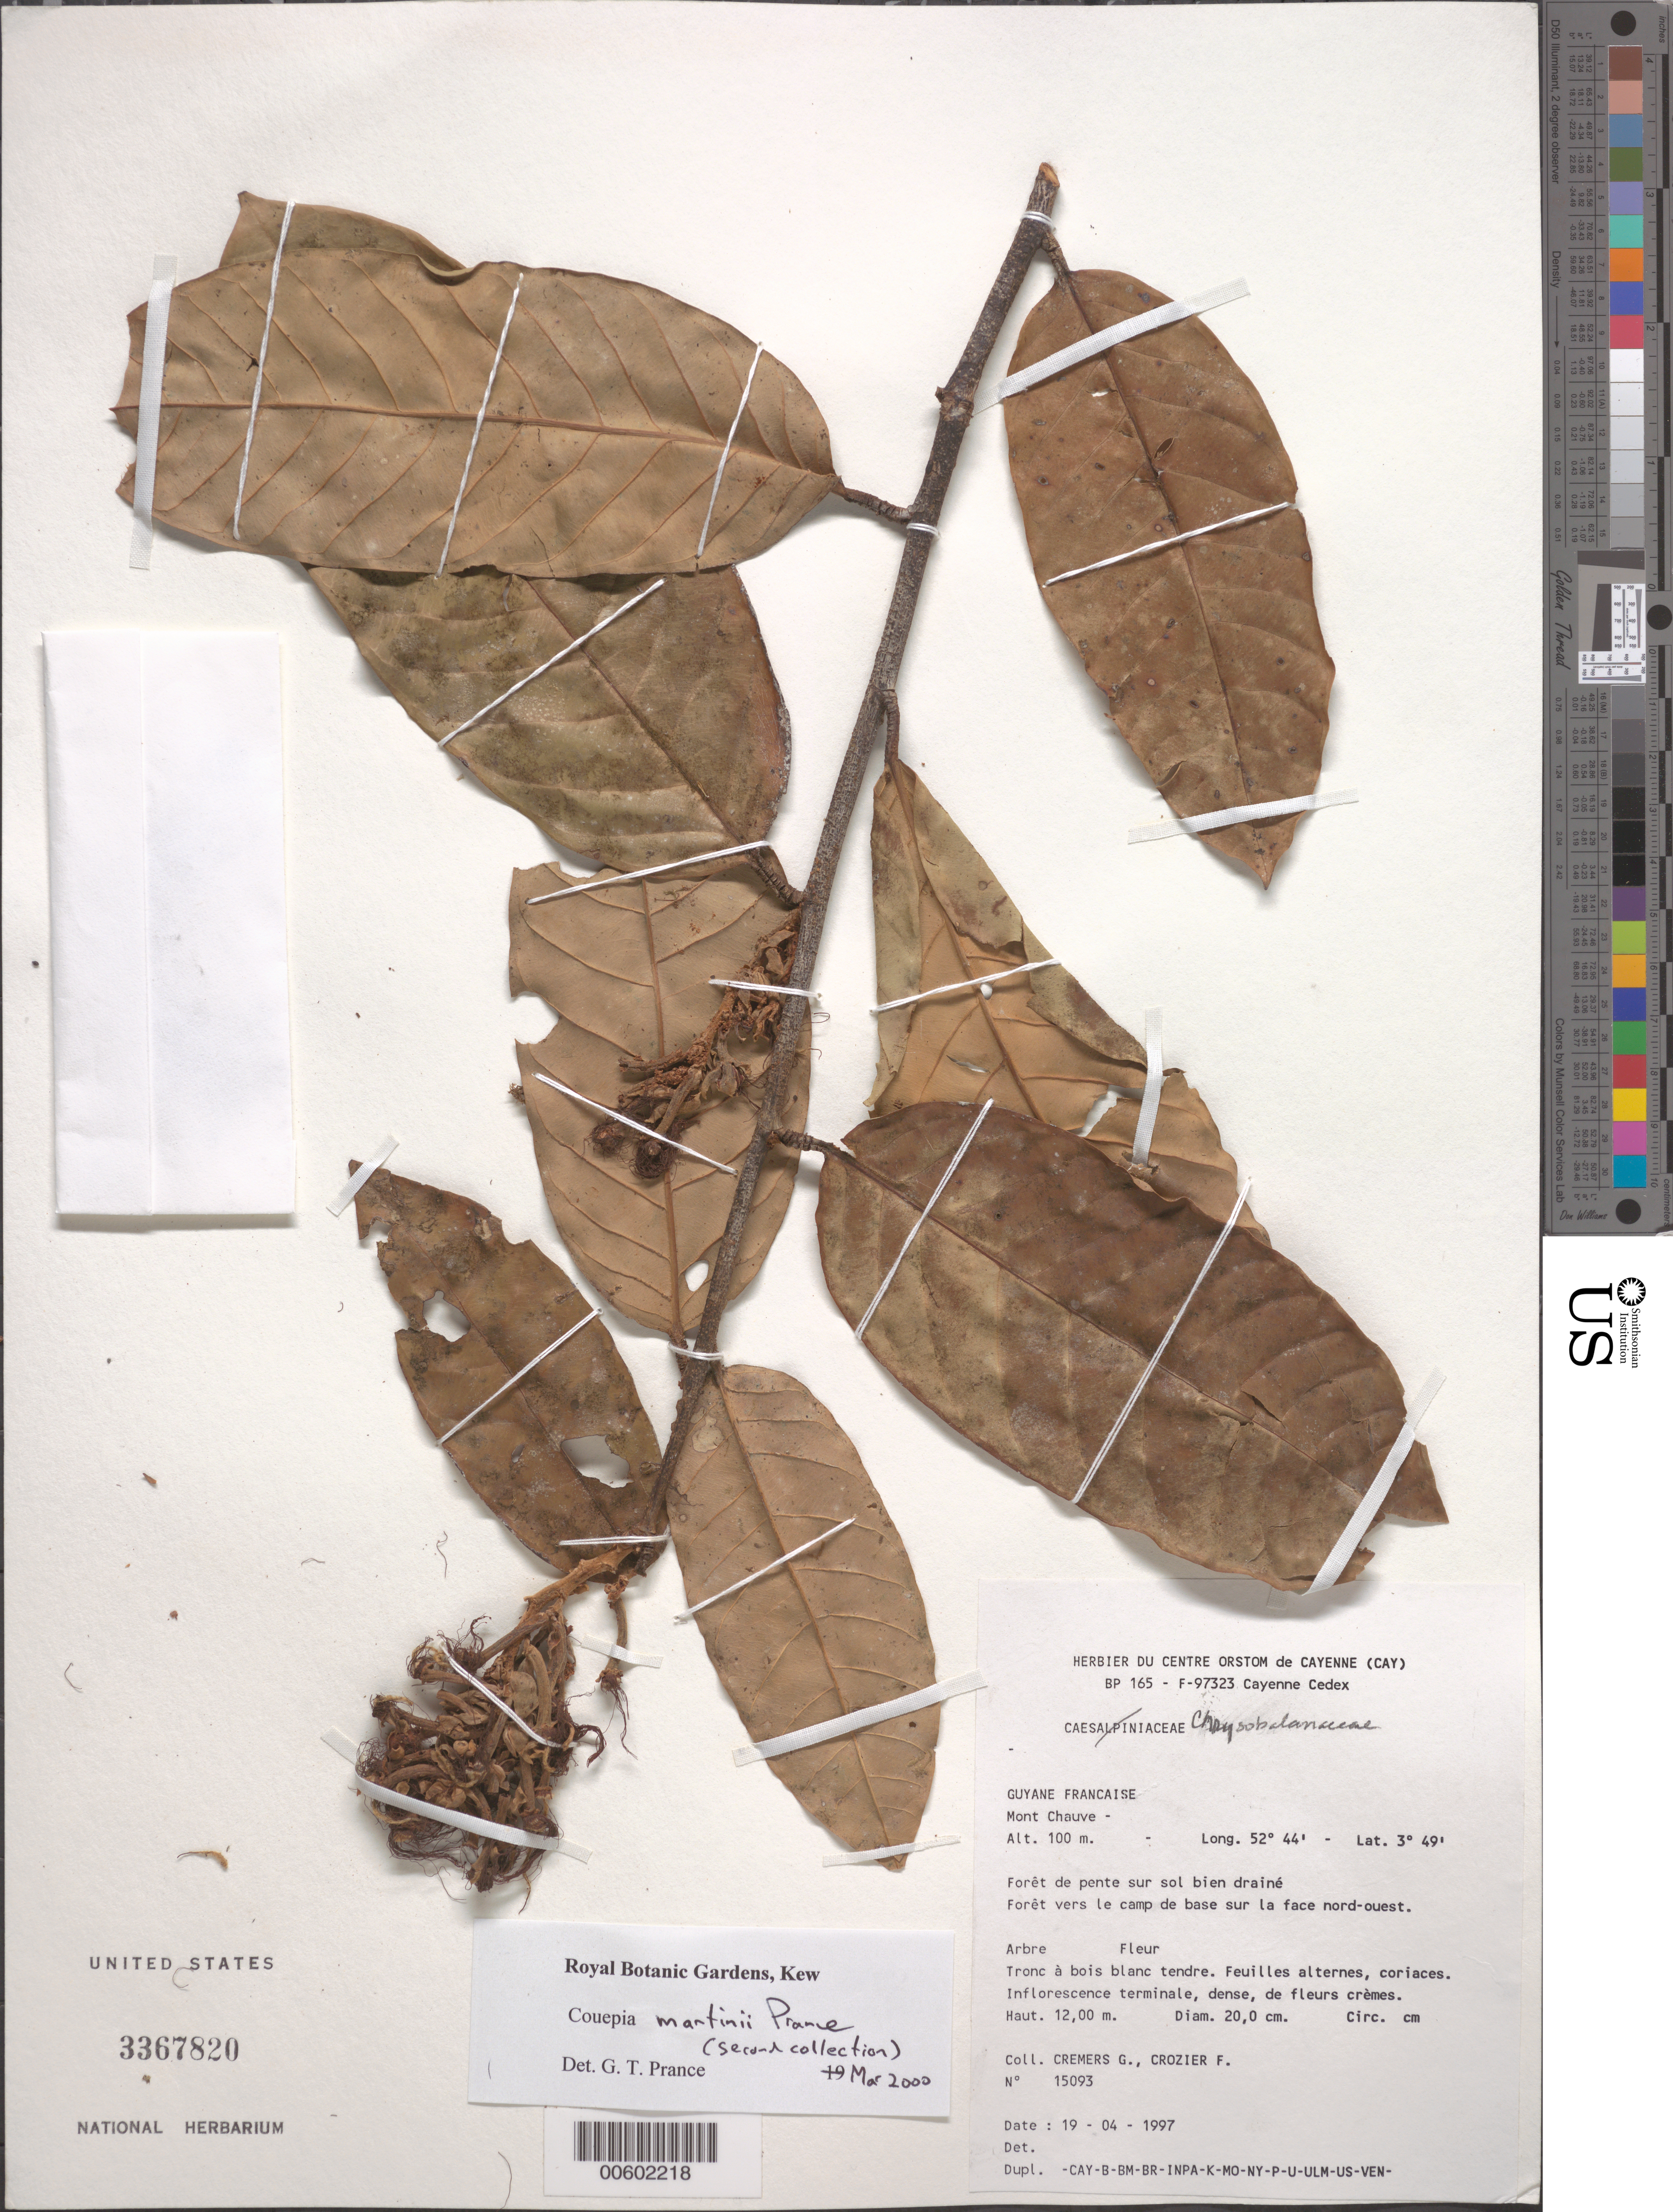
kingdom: Plantae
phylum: Tracheophyta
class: Magnoliopsida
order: Fabales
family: Fabaceae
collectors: G. Cremers & F. Crozier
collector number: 15093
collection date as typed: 19-Apr-97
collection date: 1997-04-19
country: French Guiana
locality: Mont Chauve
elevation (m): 100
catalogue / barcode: US 3367820